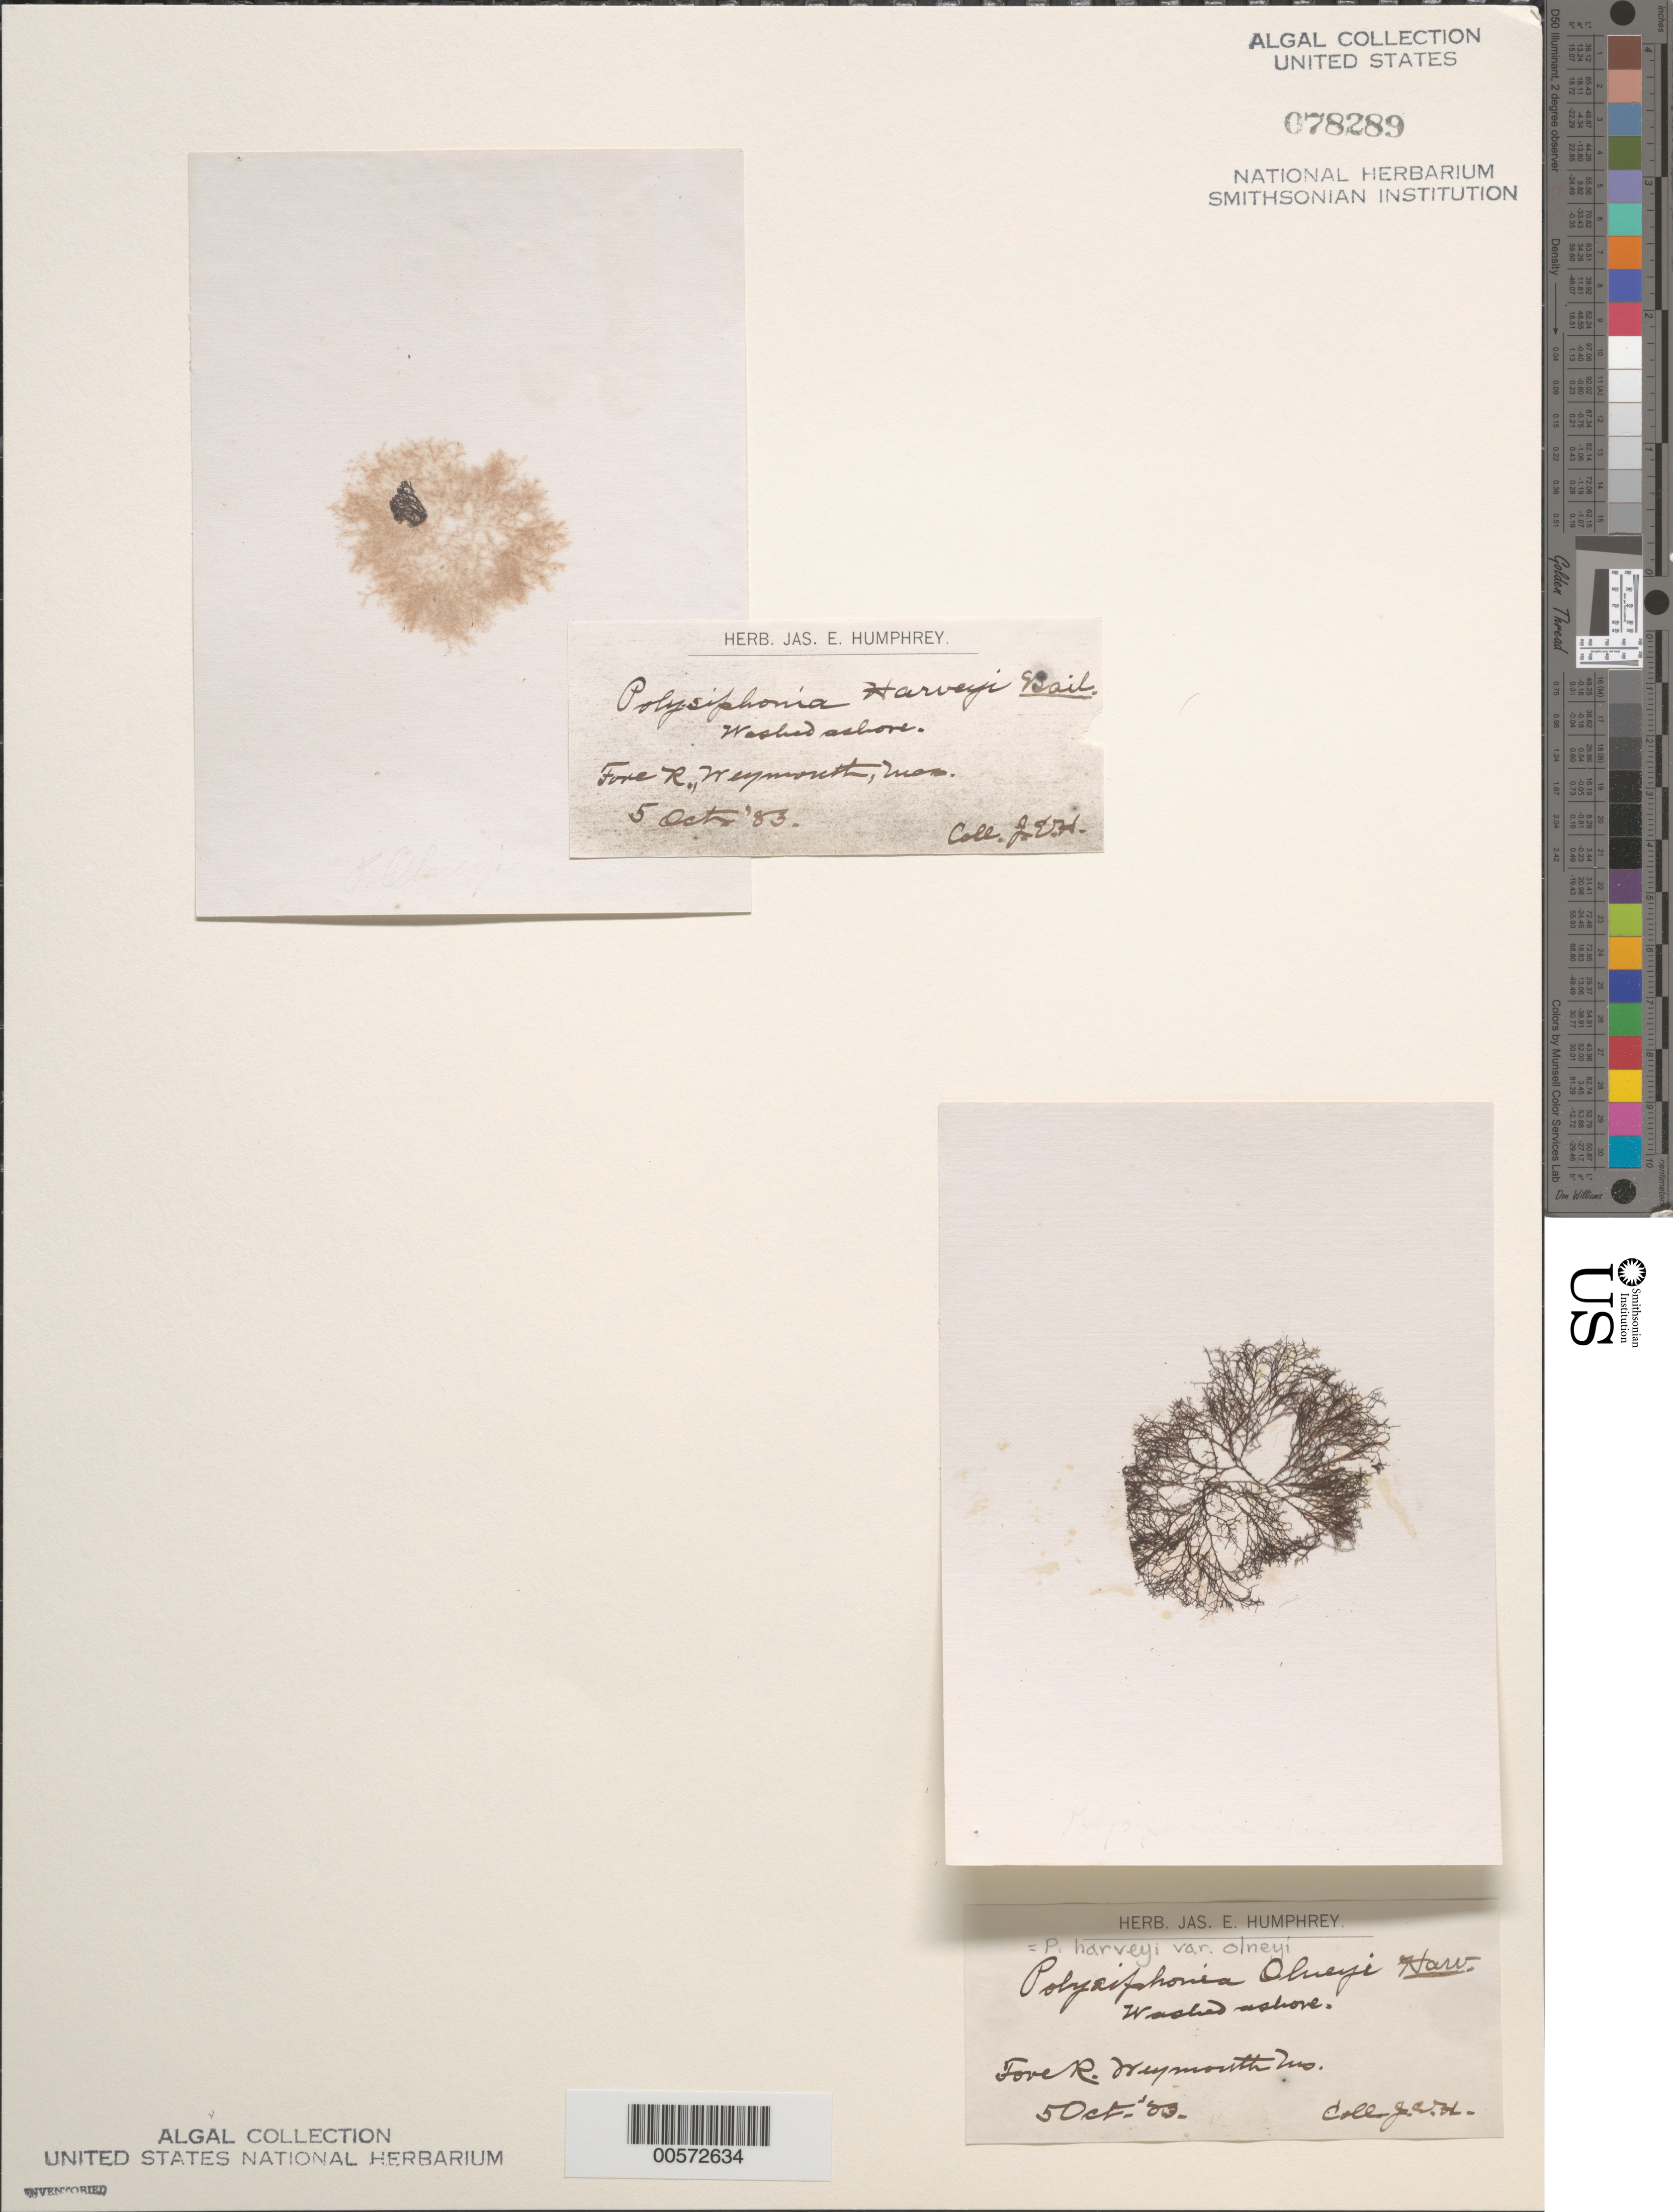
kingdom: Plantae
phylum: Rhodophyta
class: Florideophyceae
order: Ceramiales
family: Rhodomelaceae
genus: Melanothamnus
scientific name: Melanothamnus harveyi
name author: (Bailey) Diaz-Tapia & C.A. Maggs in Diaz-Tapia et al.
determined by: Algae name updating Project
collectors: J. Humphrey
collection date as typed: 05 Oct 1883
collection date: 1883-10-05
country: United States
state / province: Massachusetts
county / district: Norfolk County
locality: Fore River, Weymouth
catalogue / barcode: US 78289